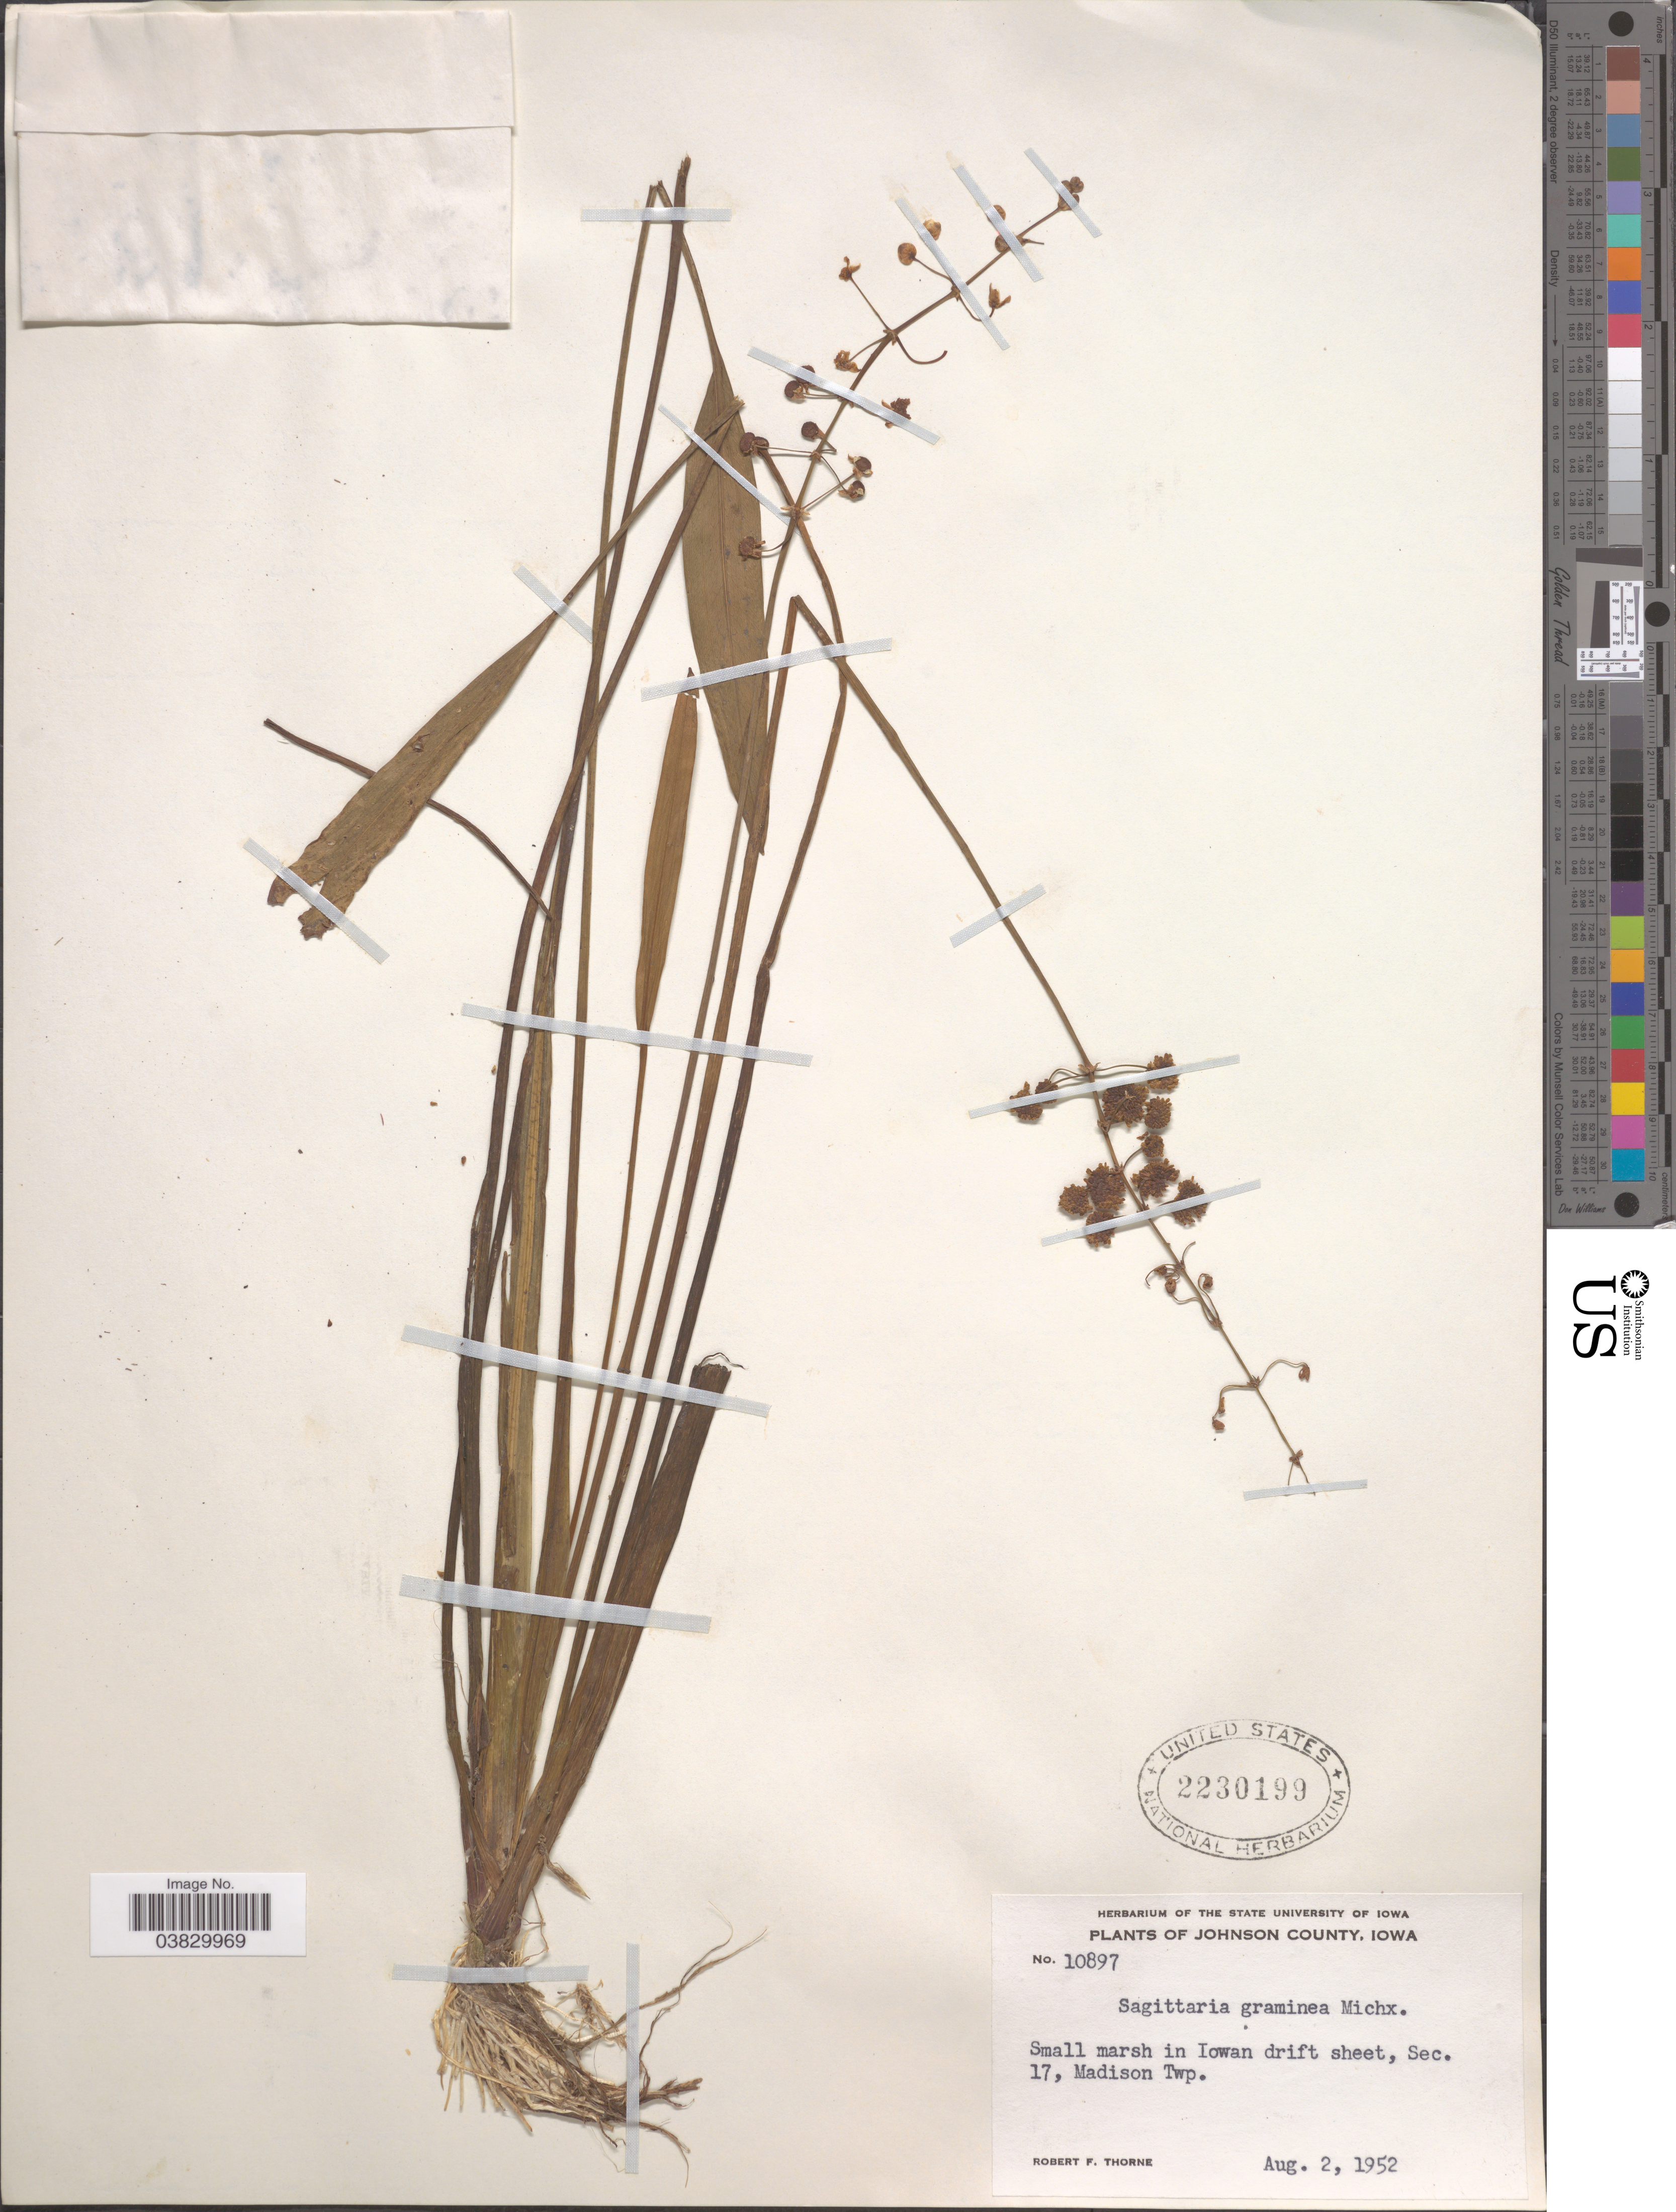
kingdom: Plantae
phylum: Tracheophyta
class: Liliopsida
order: Alismatales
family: Alismataceae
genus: Sagittaria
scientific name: Sagittaria graminea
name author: Michx.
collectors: R. F. Thorne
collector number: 10897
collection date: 1952-08-02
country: United States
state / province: Iowa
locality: Johnson County. Small marsh in Iowan drift sheet, Sec. 17, Madison Twp.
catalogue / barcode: US 2230199